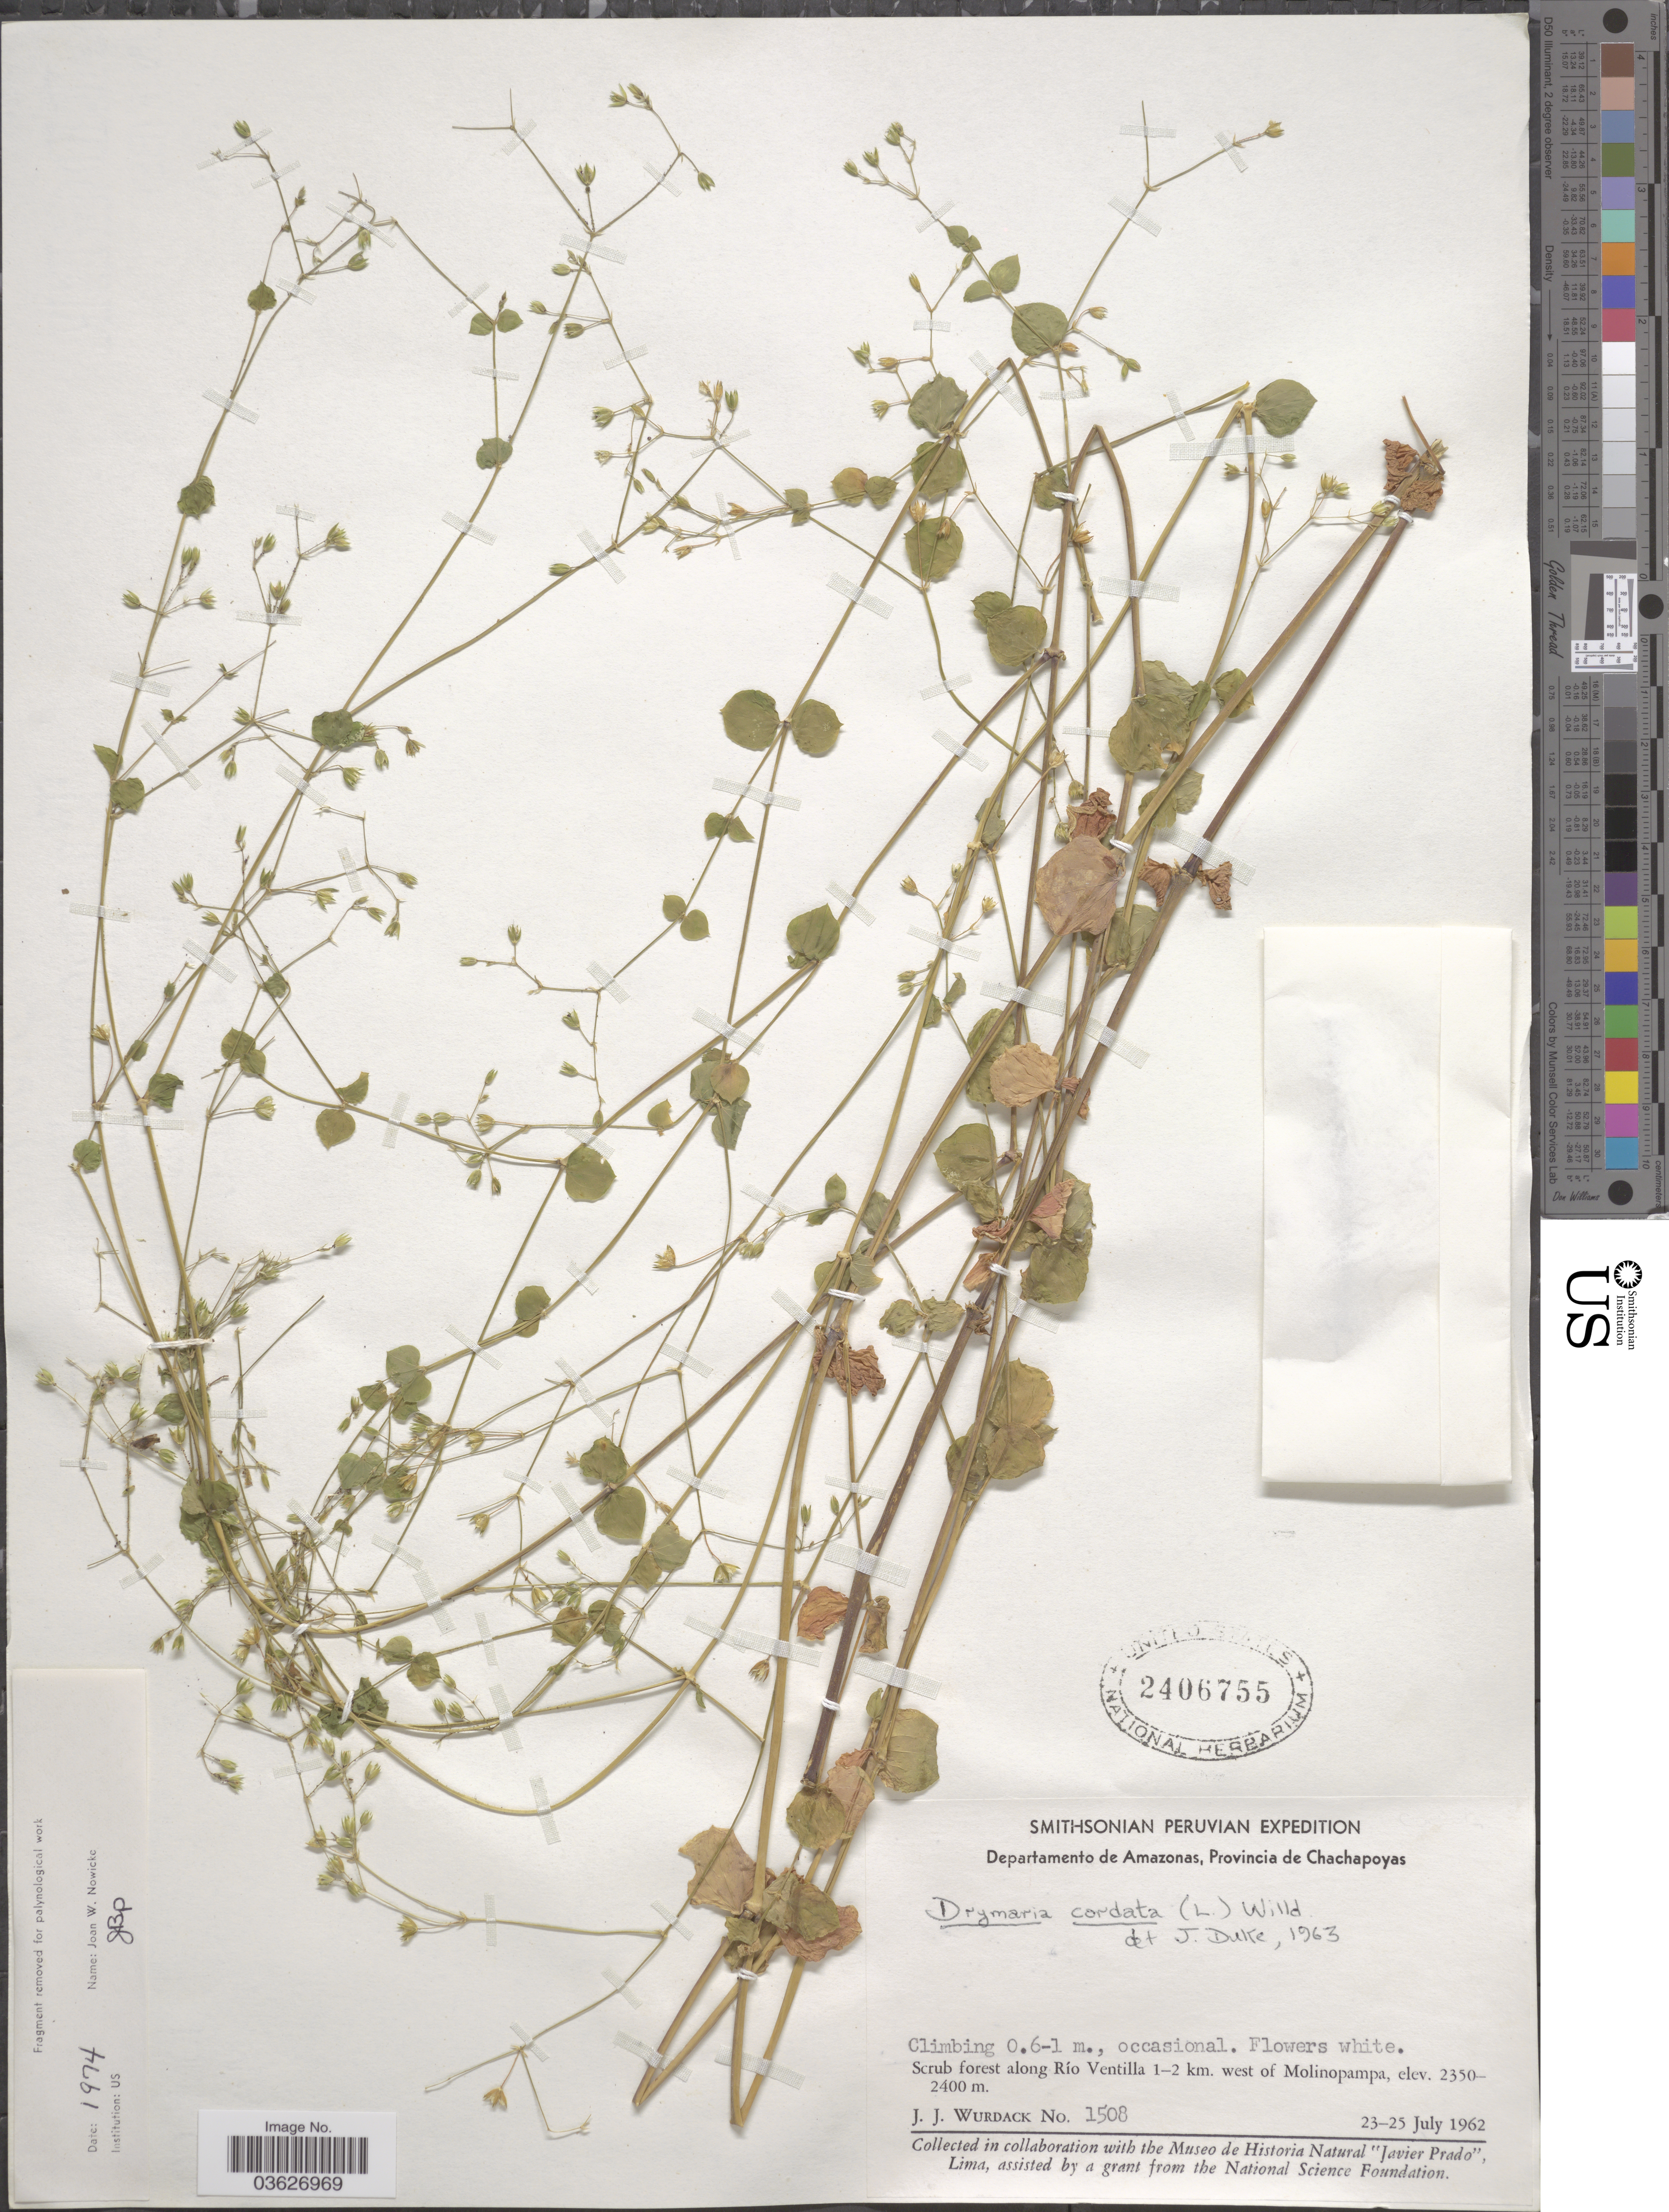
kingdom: Plantae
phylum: Tracheophyta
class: Magnoliopsida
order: Caryophyllales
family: Caryophyllaceae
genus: Drymaria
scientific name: Drymaria cordata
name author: (L.) Willd. ex Schult.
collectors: J. J. Wurdack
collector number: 1508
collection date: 1962-07-23/1962-07-25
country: Peru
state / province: Amazonas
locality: Departamento de Amazonas, Provincia de Chachapoyas. Scrub forest along Río Ventilla 1-2 km. west of Molinopampa.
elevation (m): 2350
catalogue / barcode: US 2406755